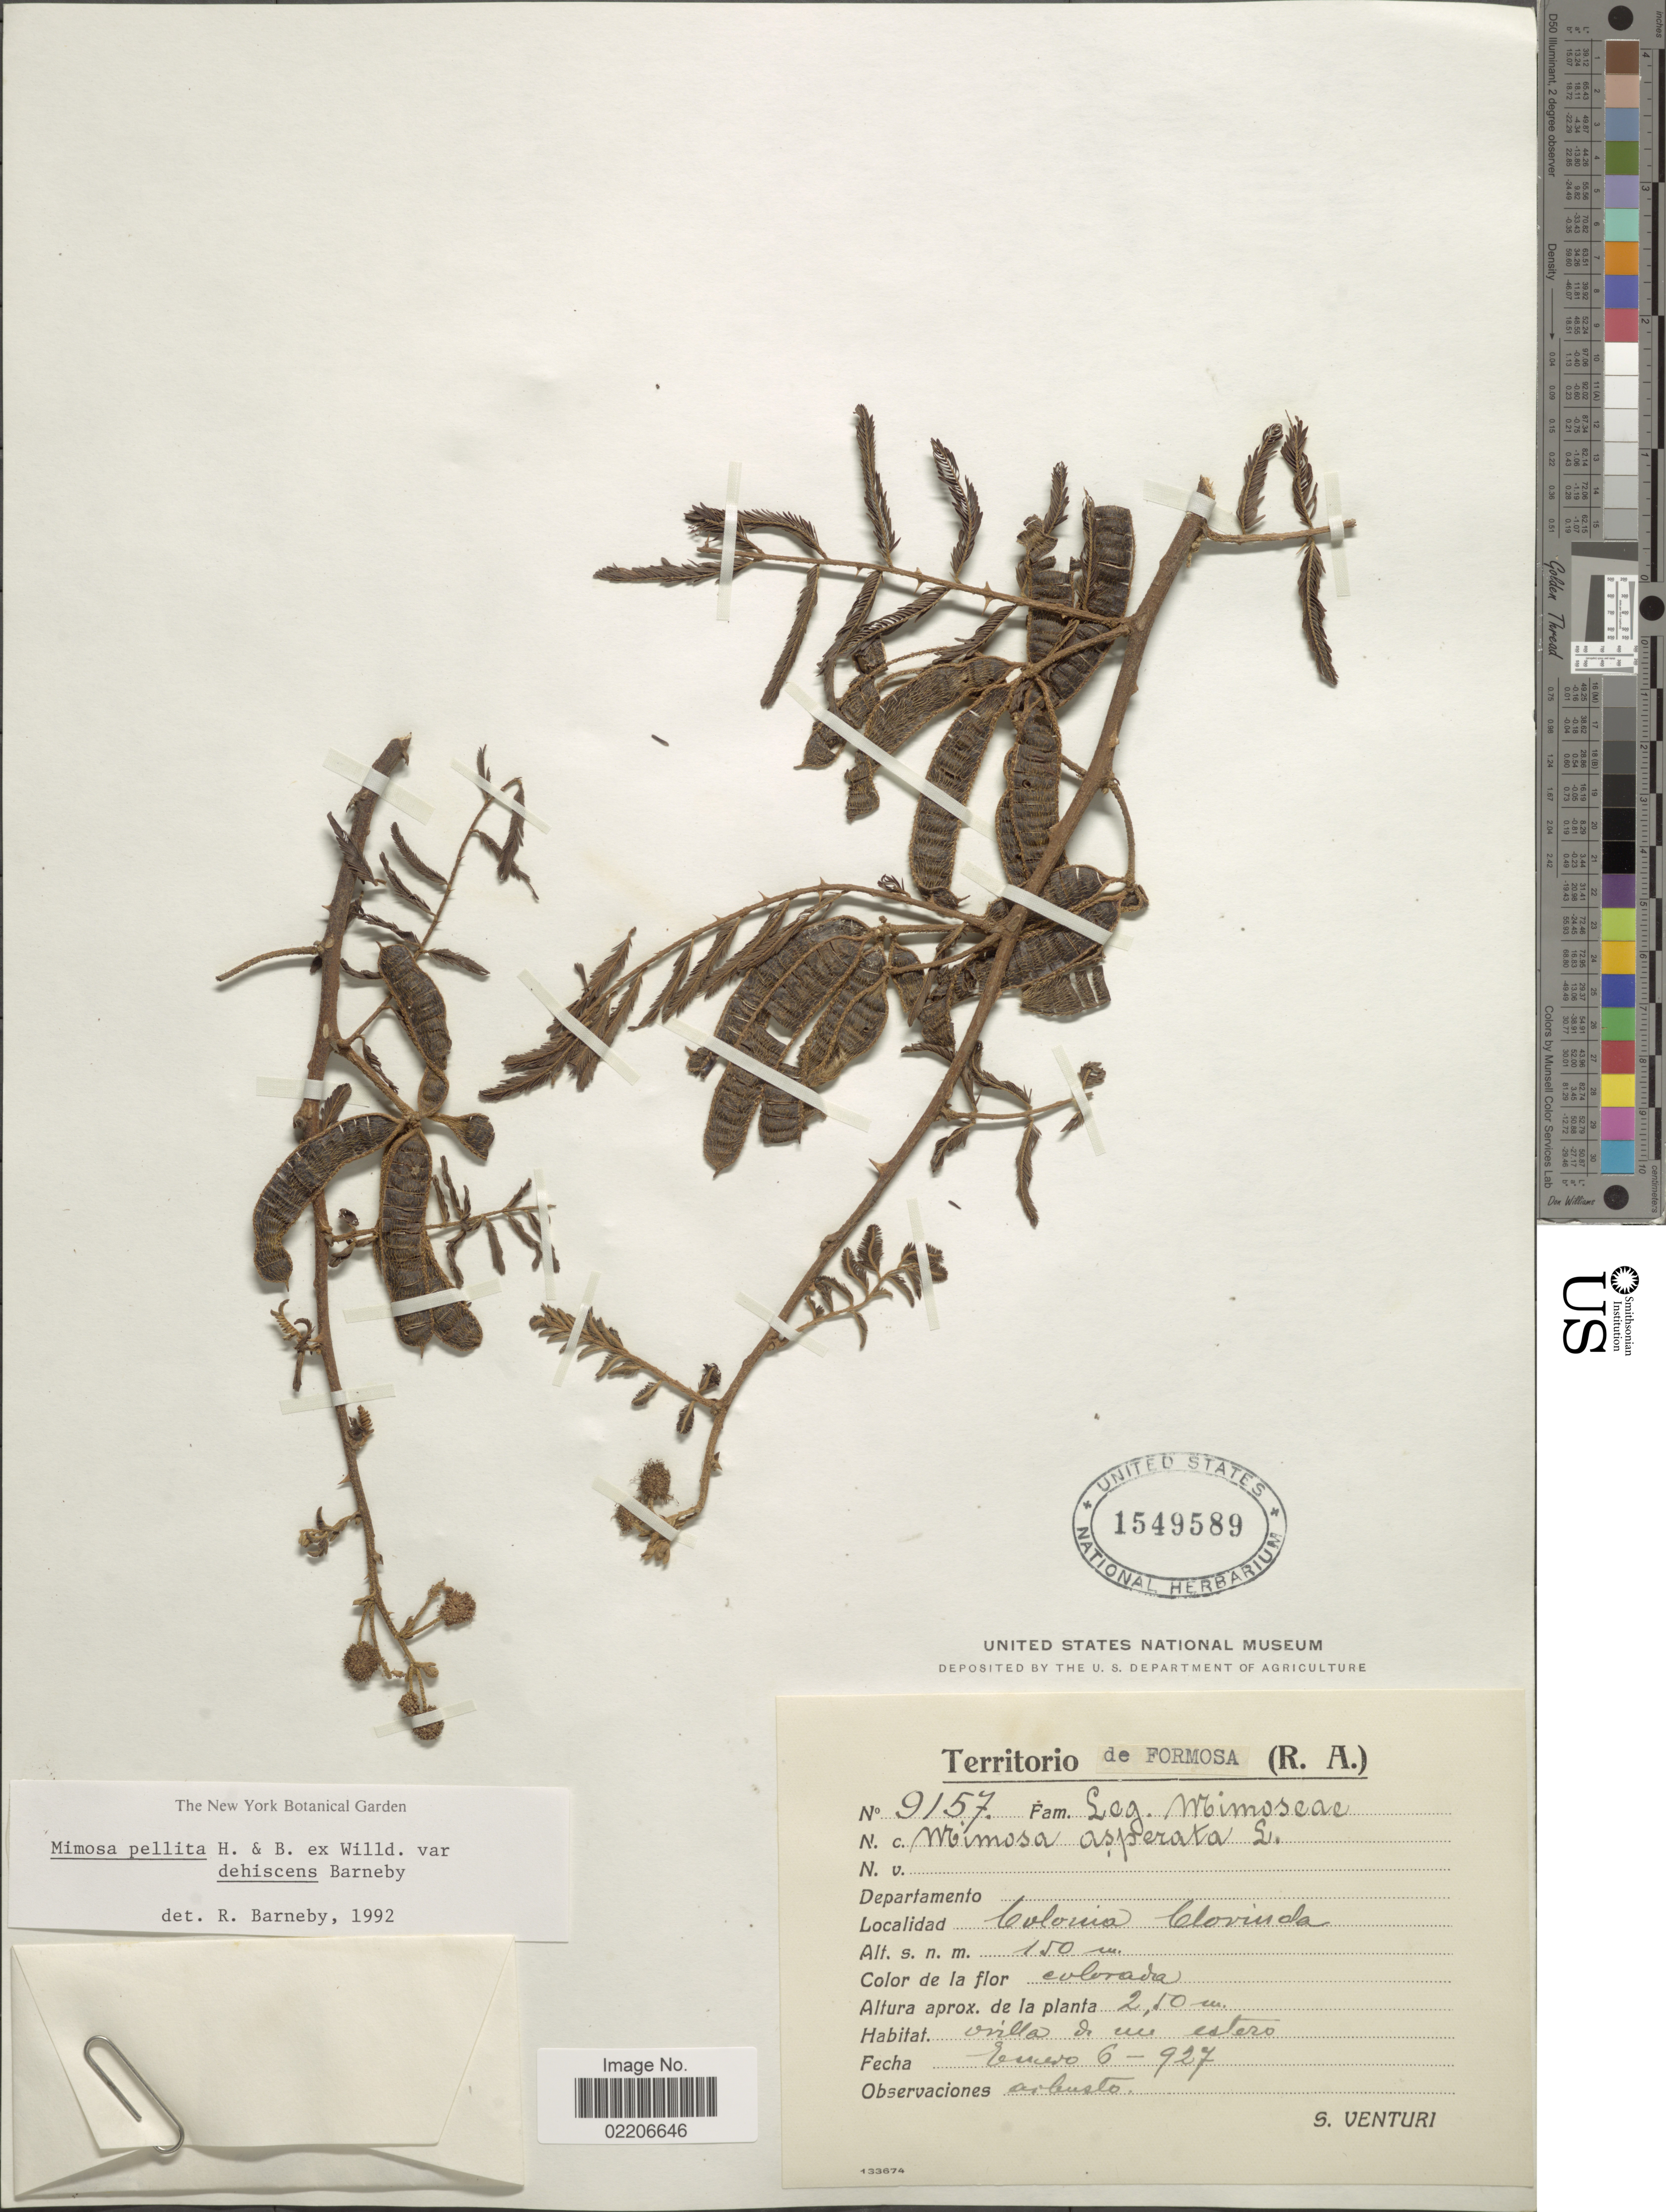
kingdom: Plantae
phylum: Tracheophyta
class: Magnoliopsida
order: Fabales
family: Fabaceae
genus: Mimosa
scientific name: Mimosa pellita var. dehiscens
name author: Barneby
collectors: S. Venturi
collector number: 9157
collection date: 1927-01-06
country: Argentina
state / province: Formosa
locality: Territorio de Formosa (R.A.). Colonia Clovinda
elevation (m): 150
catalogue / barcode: US 1549589